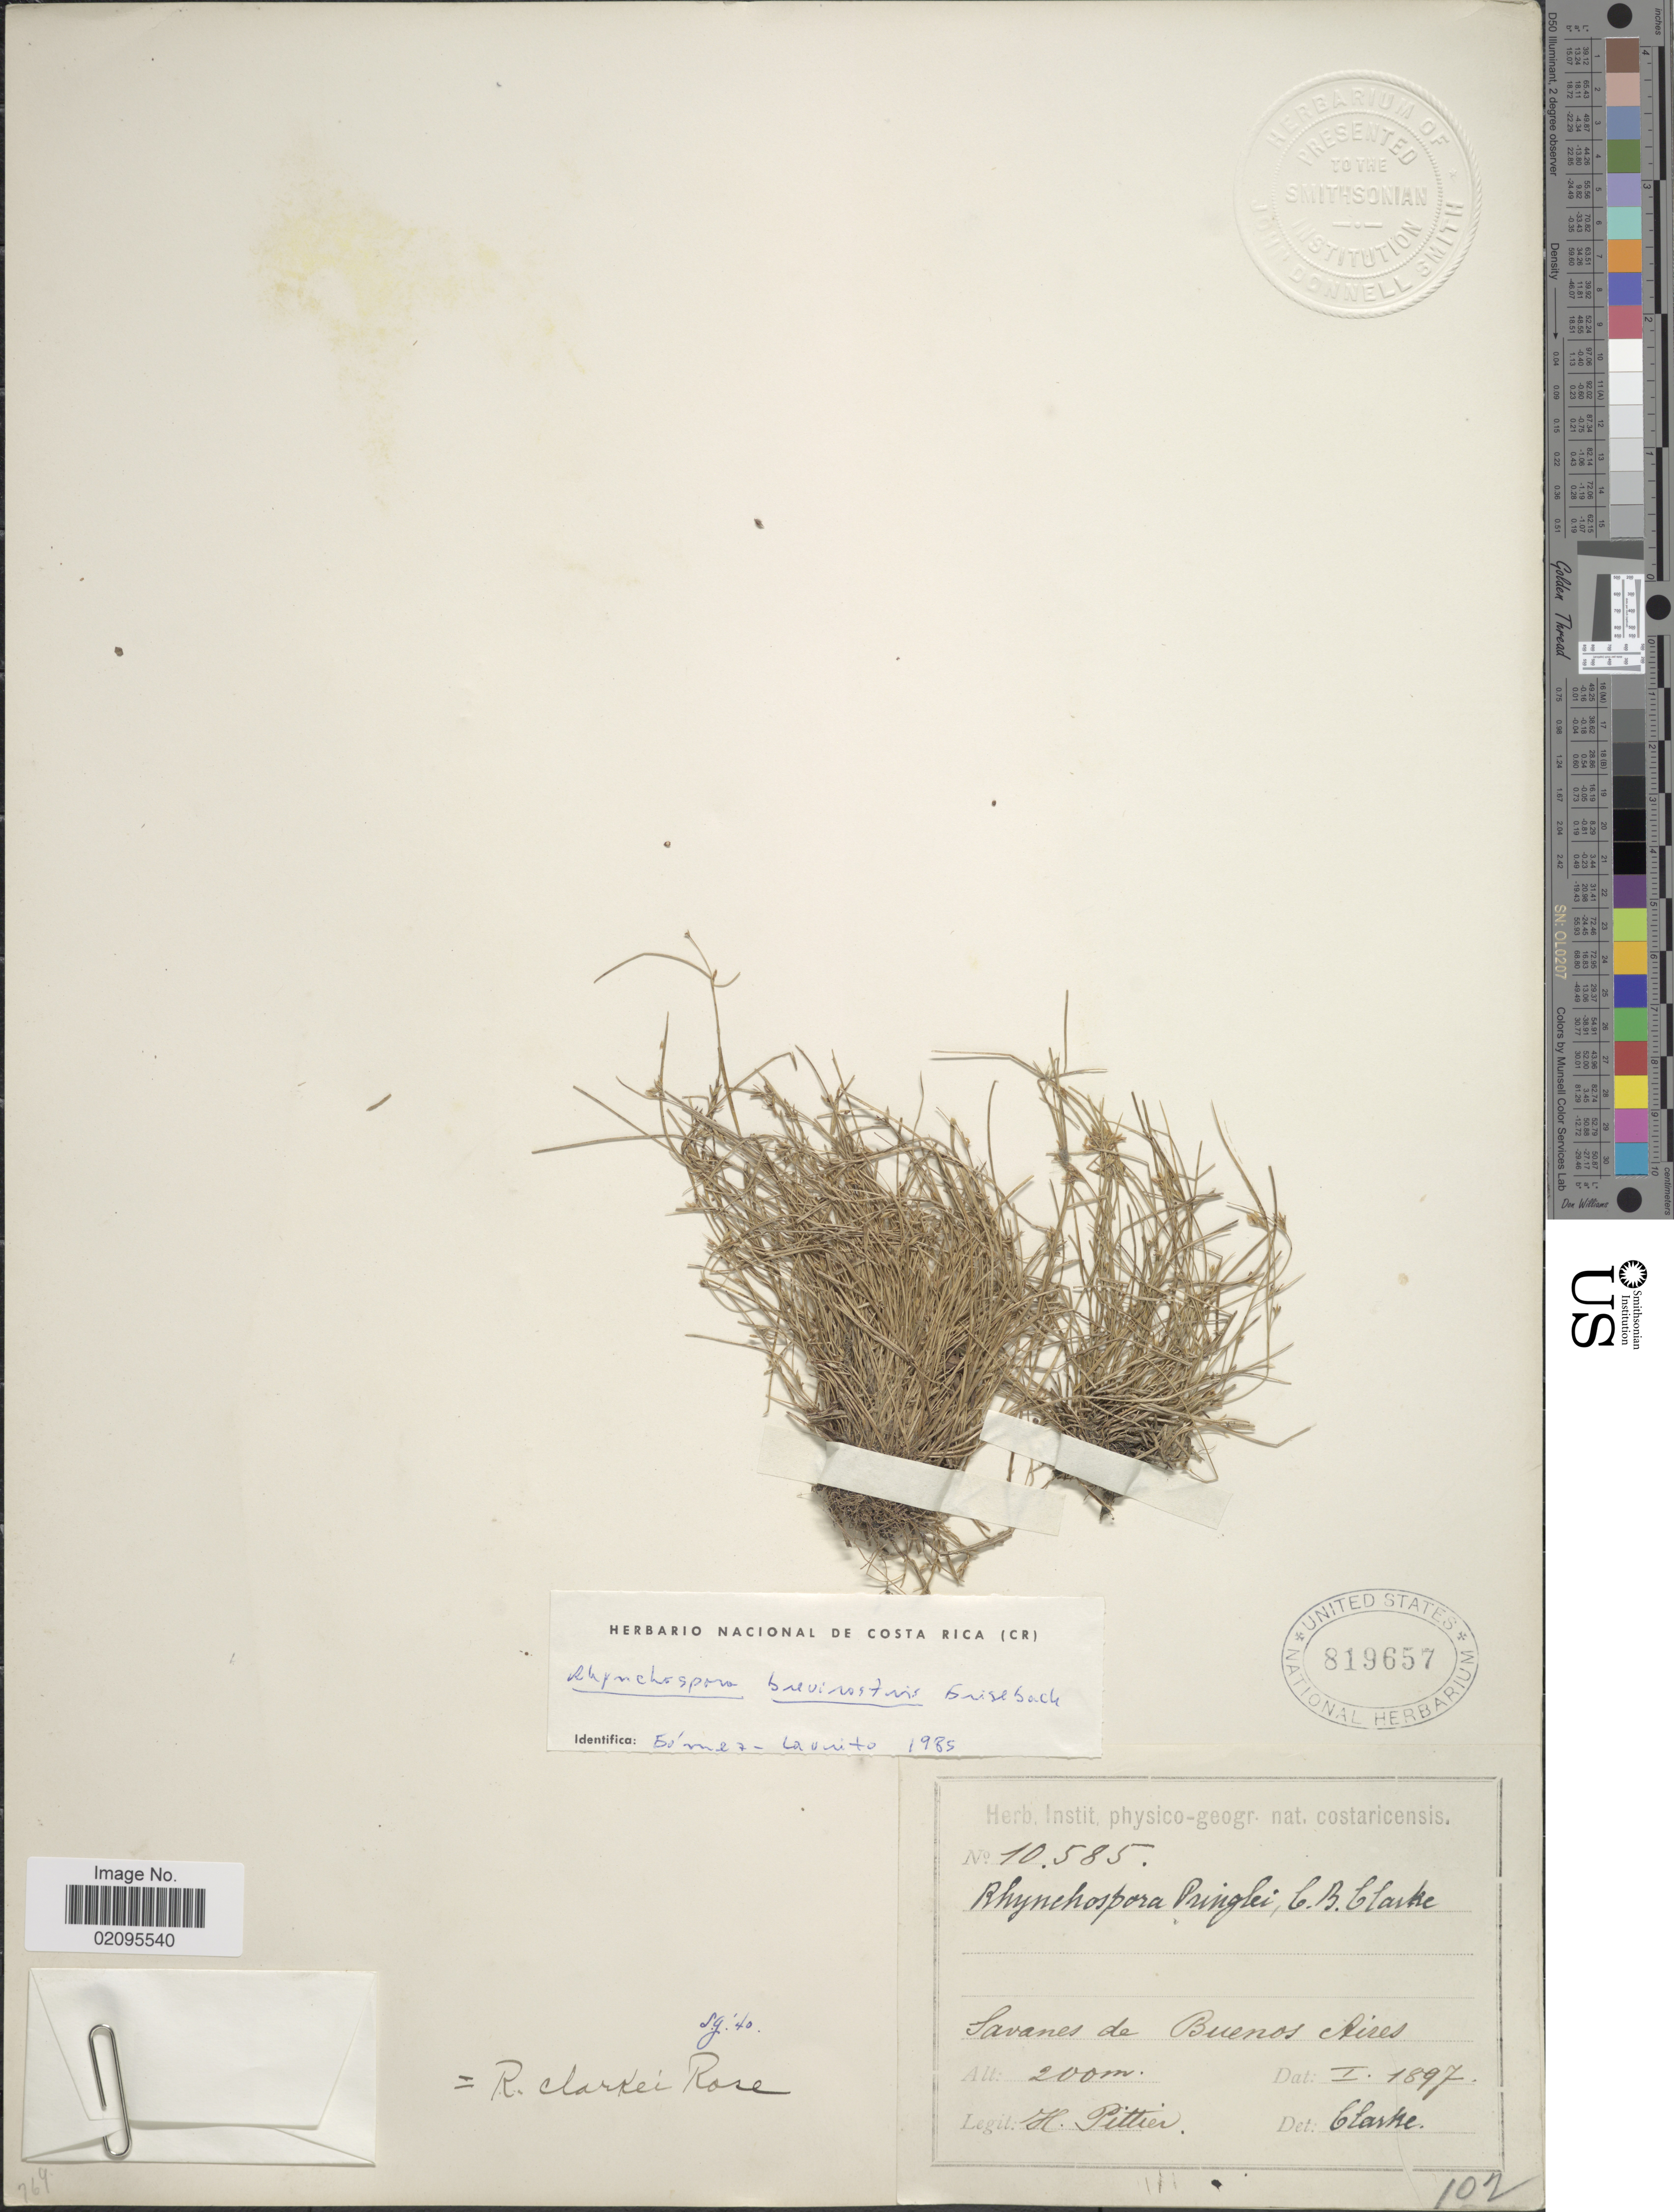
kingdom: Plantae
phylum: Tracheophyta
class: Liliopsida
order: Poales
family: Cyperaceae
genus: Rhynchospora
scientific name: Rhynchospora brevirostris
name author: Griseb.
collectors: H. F. Pittier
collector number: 10585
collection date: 1897-01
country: Costa Rica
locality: Savanes de Buenos Aires.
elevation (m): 200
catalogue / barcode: US 819657